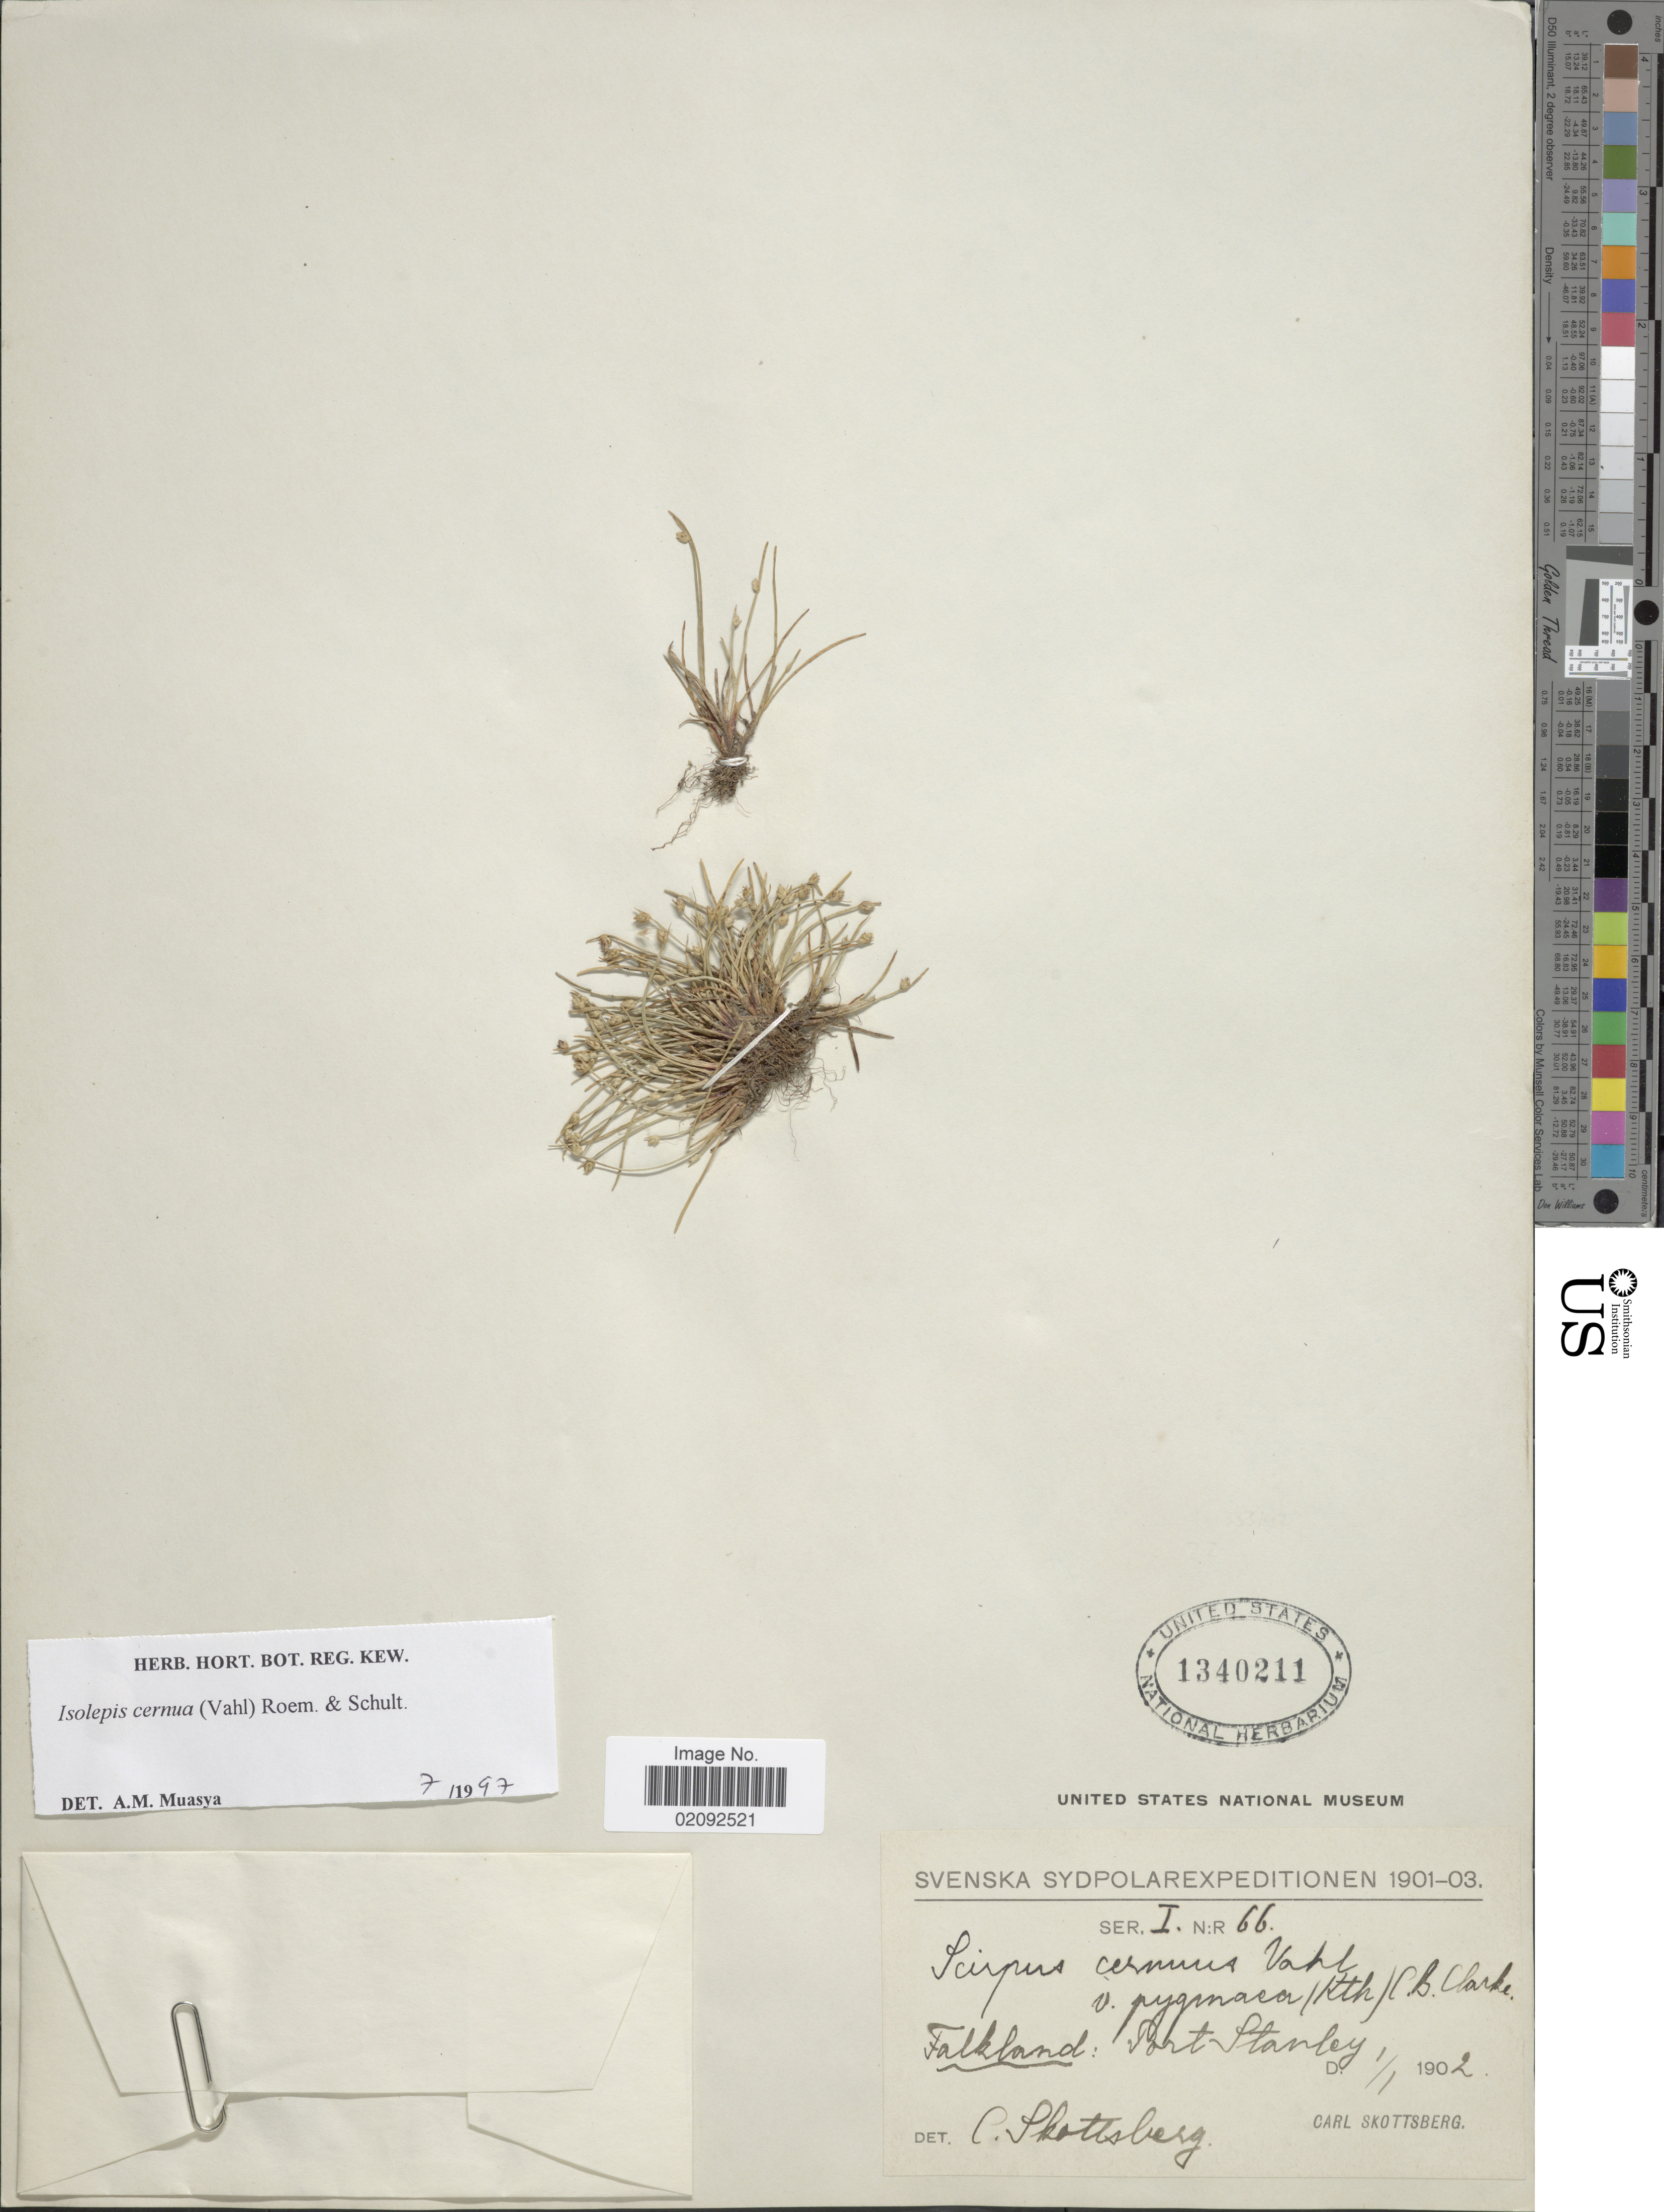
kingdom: Plantae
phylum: Tracheophyta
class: Liliopsida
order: Poales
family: Cyperaceae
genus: Isolepis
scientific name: Isolepis cernua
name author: (Vahl) Roem. & Schult.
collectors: C. Skottsberg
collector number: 66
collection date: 1902-01-01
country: Falkland Islands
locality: Svenska [unsure placement], Falkland: Port Stanley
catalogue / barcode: US 1340211